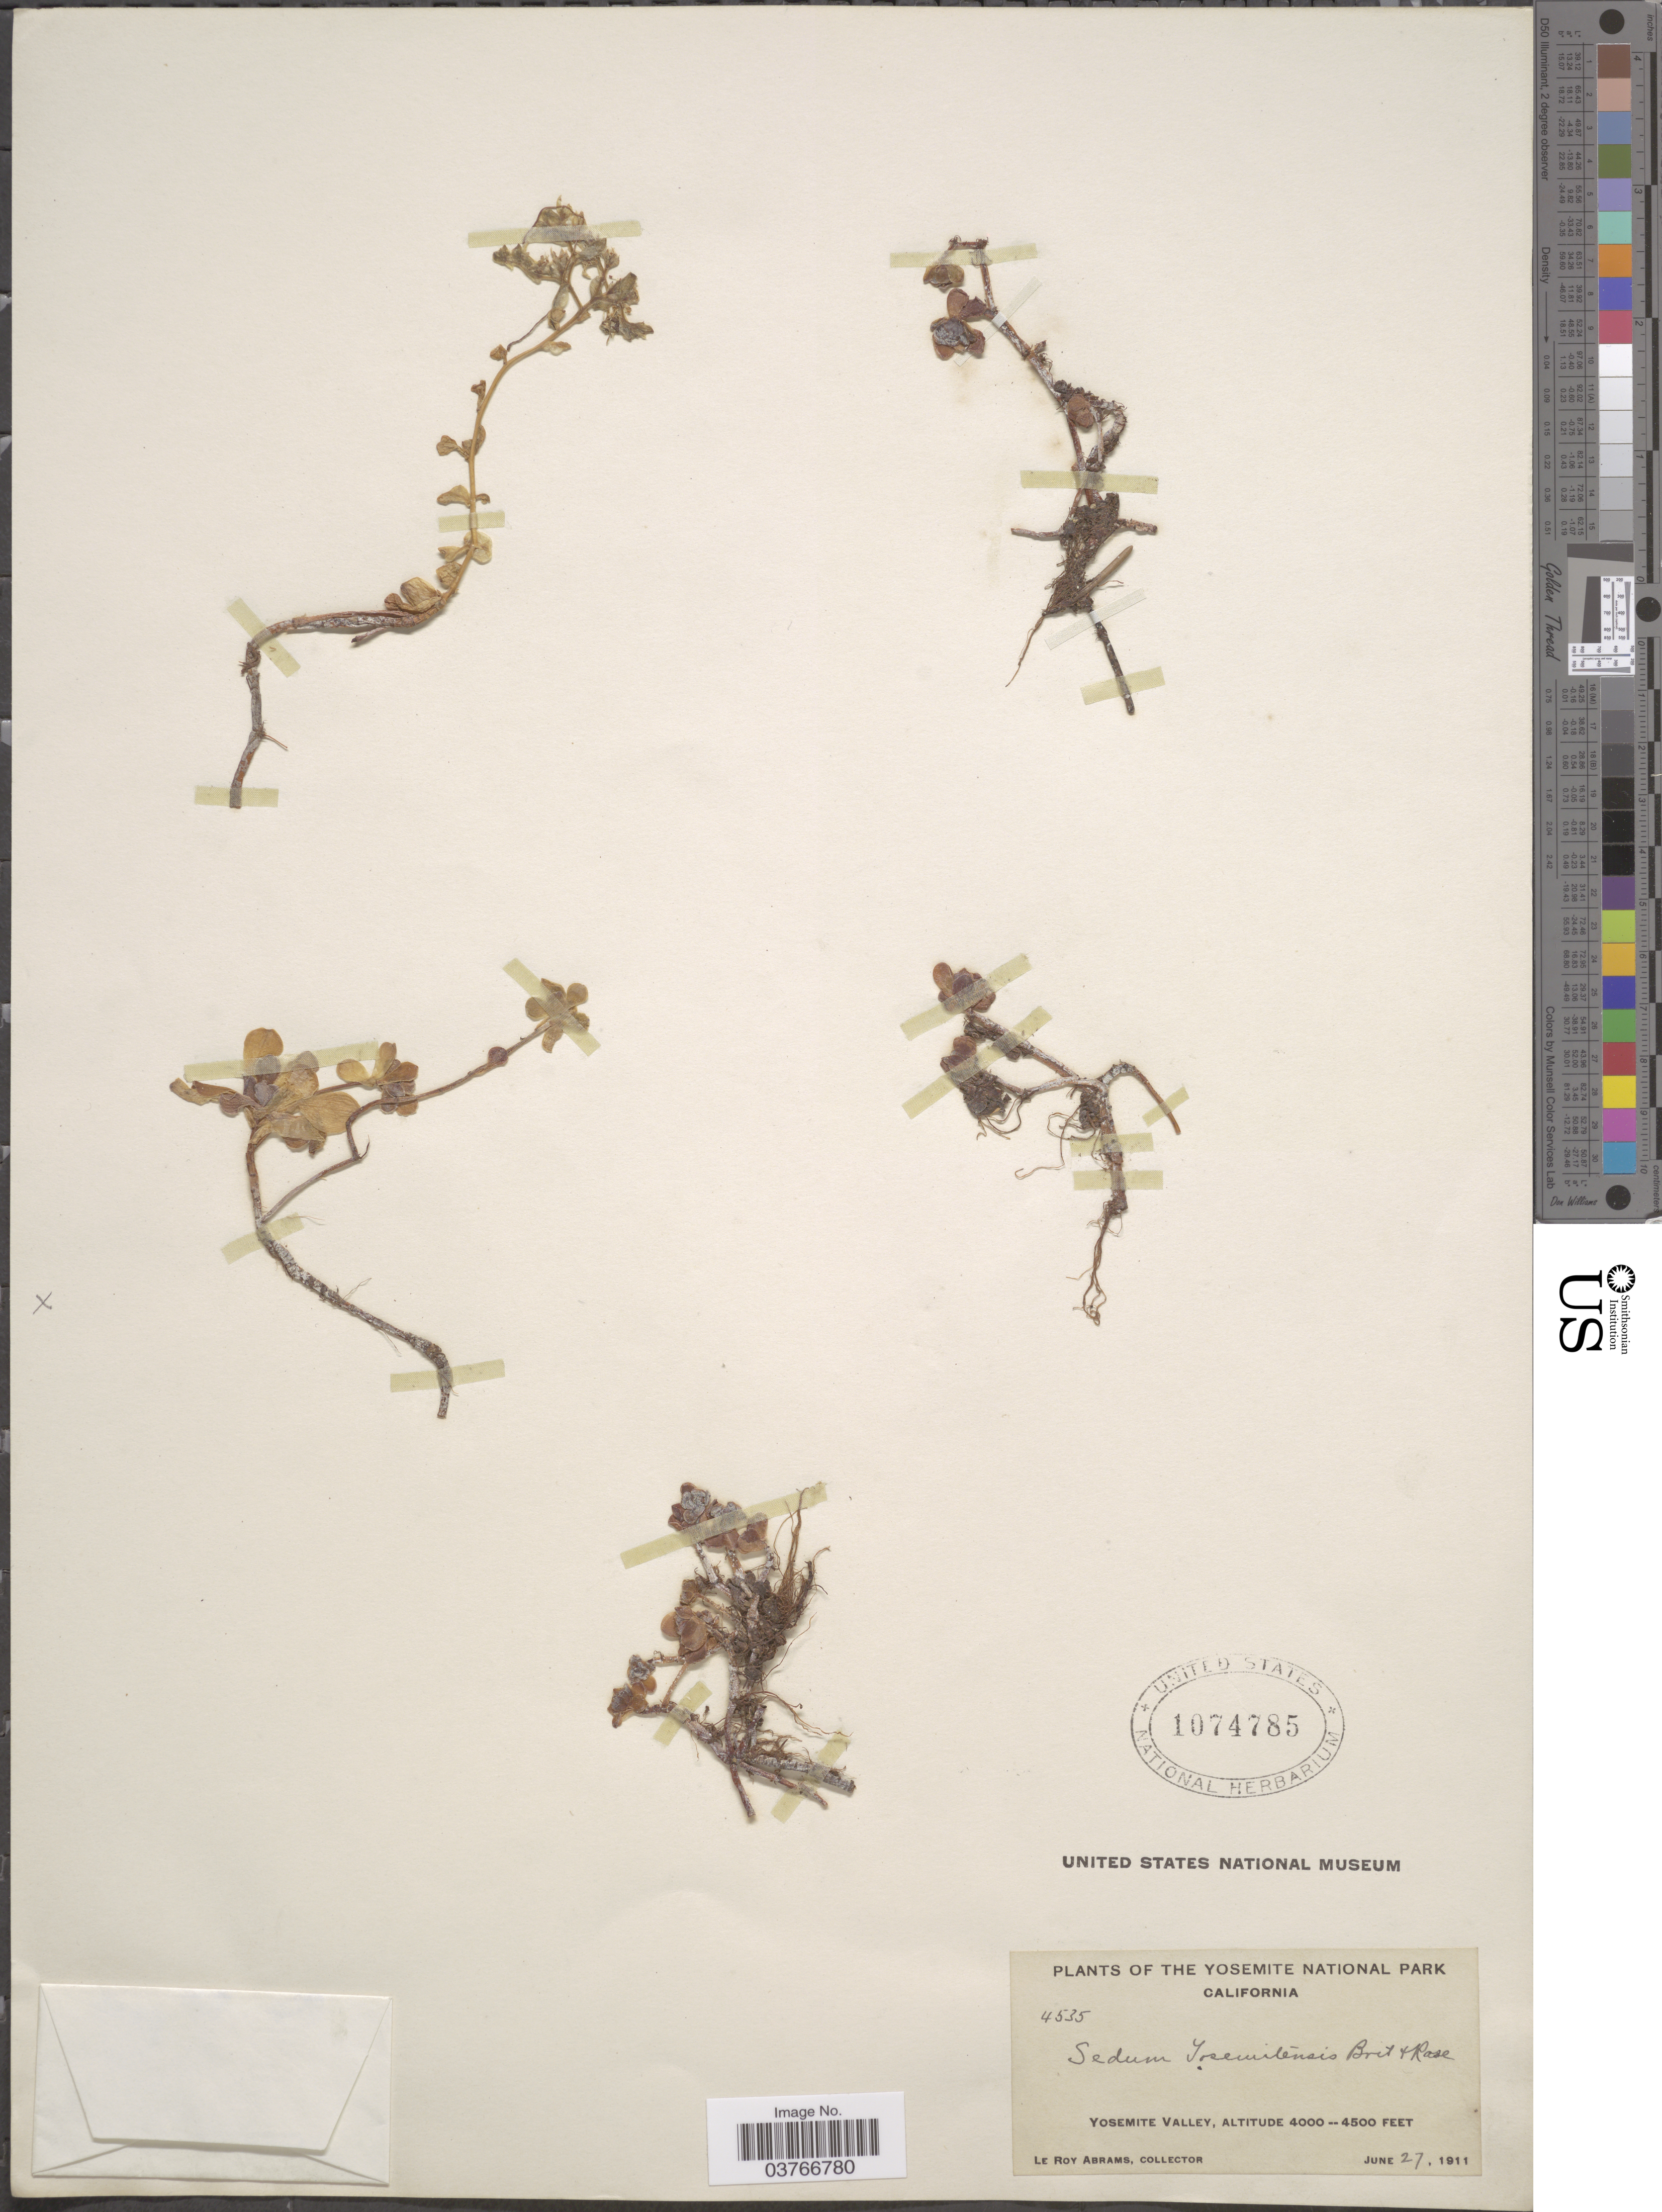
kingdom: Plantae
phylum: Tracheophyta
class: Magnoliopsida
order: Saxifragales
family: Crassulaceae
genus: Sedum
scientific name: Sedum yosemitense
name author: Britton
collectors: L. Abrams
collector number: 4535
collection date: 1911-06-27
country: United States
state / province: California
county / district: Mariposa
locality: The Yosemite National Park. Yosemite Valley.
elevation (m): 1219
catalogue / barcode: US 1074785